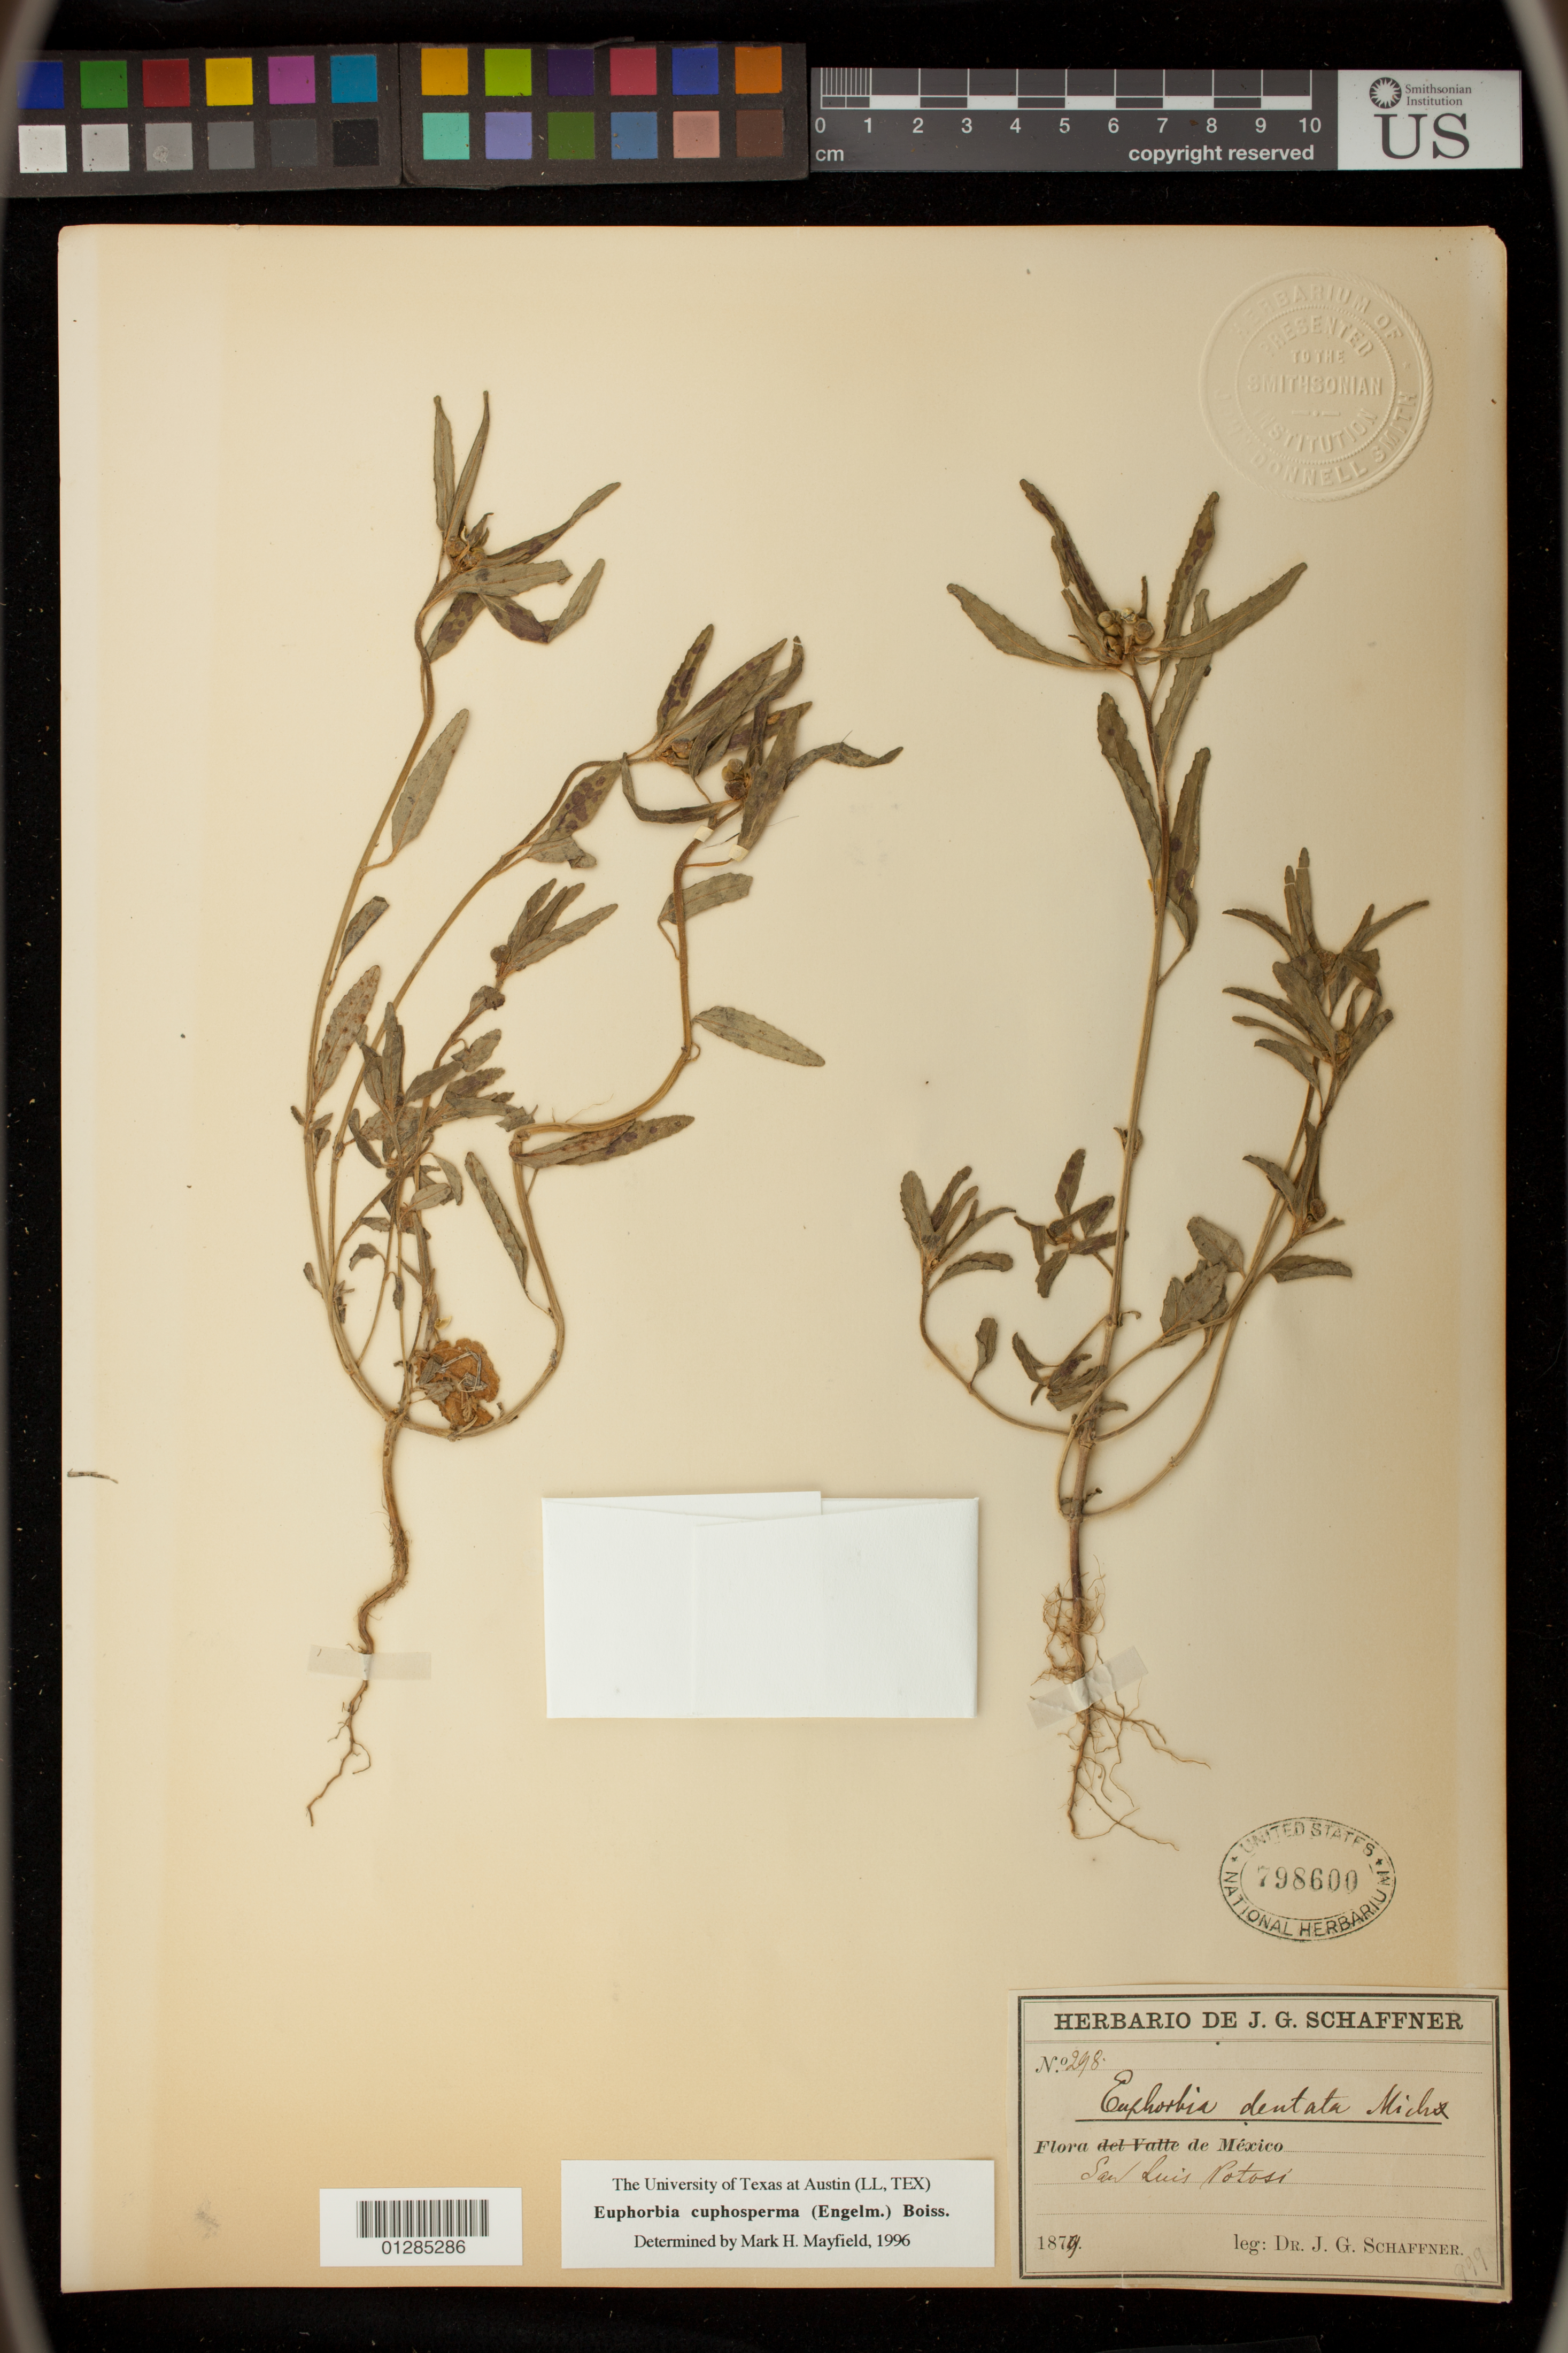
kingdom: Plantae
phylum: Tracheophyta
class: Magnoliopsida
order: Malpighiales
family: Euphorbiaceae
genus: Euphorbia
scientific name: Euphorbia cuphosperma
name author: (Engelm.) Boiss.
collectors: J. G. Schaffner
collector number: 298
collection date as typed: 1879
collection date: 1879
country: Mexico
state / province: San Luis Potosí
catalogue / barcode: US 798600